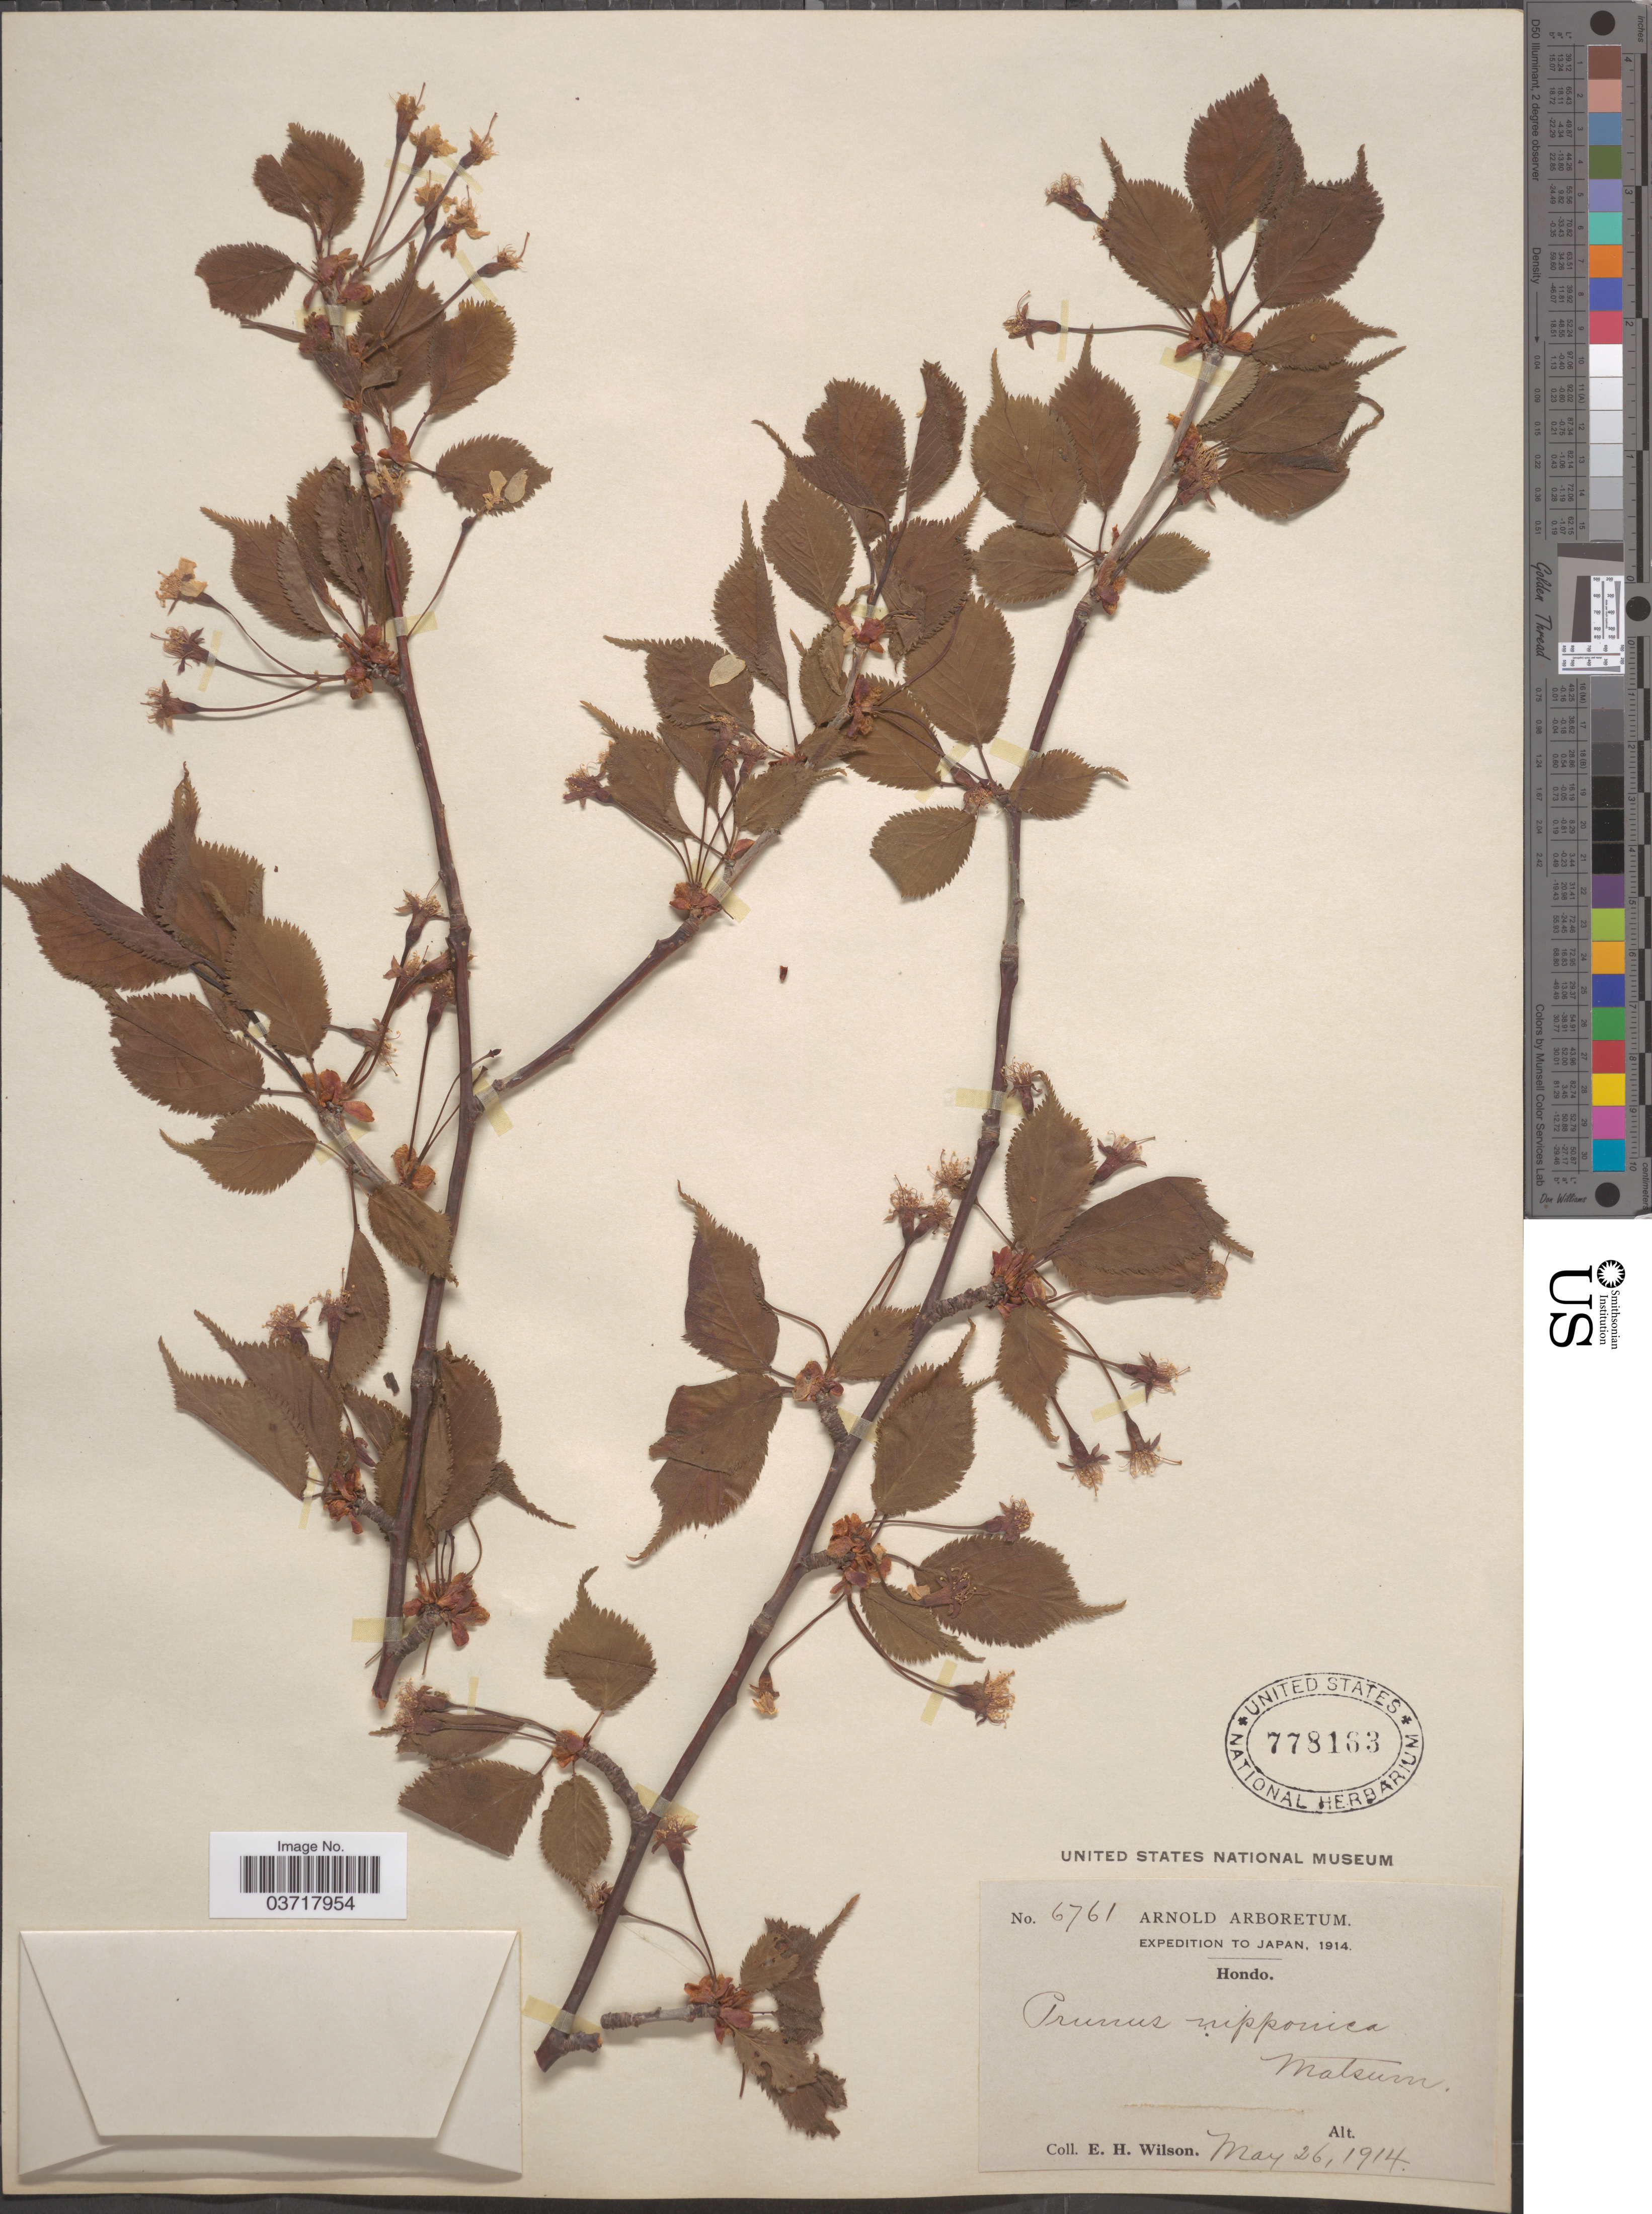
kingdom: Plantae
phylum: Tracheophyta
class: Magnoliopsida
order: Rosales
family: Rosaceae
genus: Prunus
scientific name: Prunus nipponica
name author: Matsum.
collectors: E. Wilson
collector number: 6761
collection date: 1914-05-26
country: Japan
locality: Hondo.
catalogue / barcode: US 778163